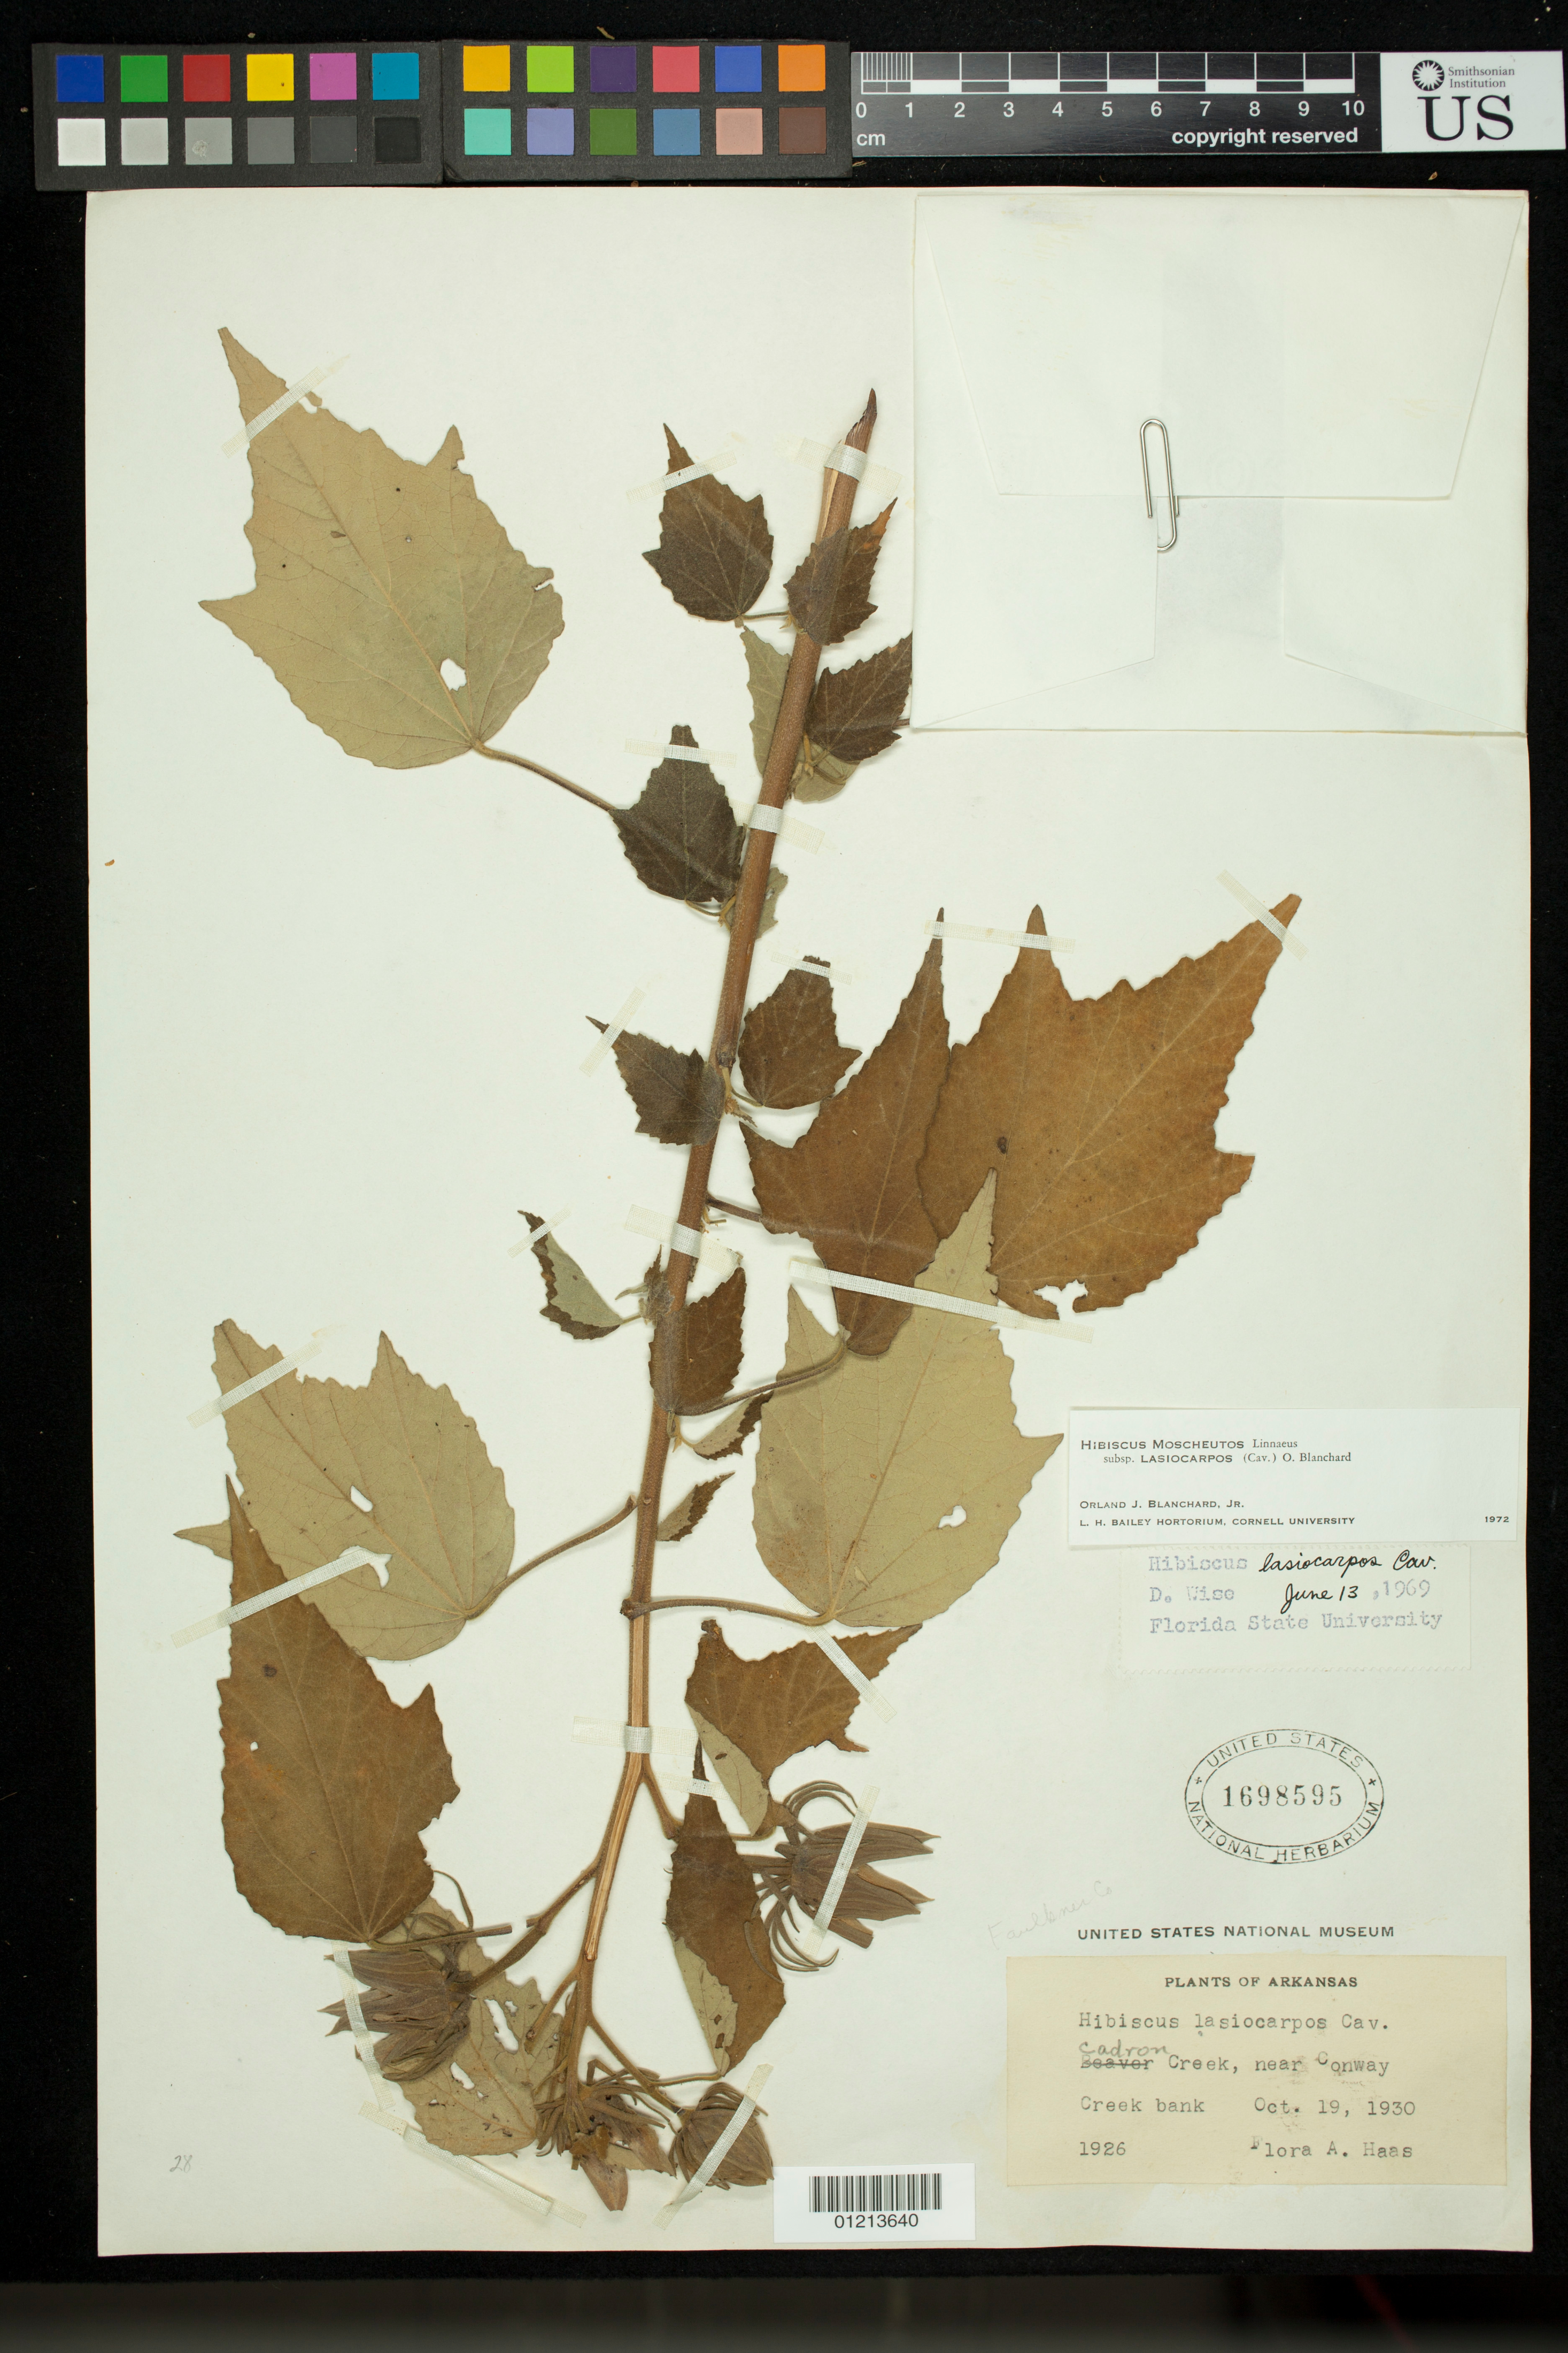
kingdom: Plantae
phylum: Tracheophyta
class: Magnoliopsida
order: Malvales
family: Malvaceae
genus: Hibiscus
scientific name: Hibiscus moscheutos subsp. lasiocarpos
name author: (Cav.) O.J. Blanch.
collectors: F. A. Haas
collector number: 1926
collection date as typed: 19 Oct 1930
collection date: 1930-10-19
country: United States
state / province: Arkansas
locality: Cadron Creek, near Conway. Creek bank.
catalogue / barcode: US 1698595